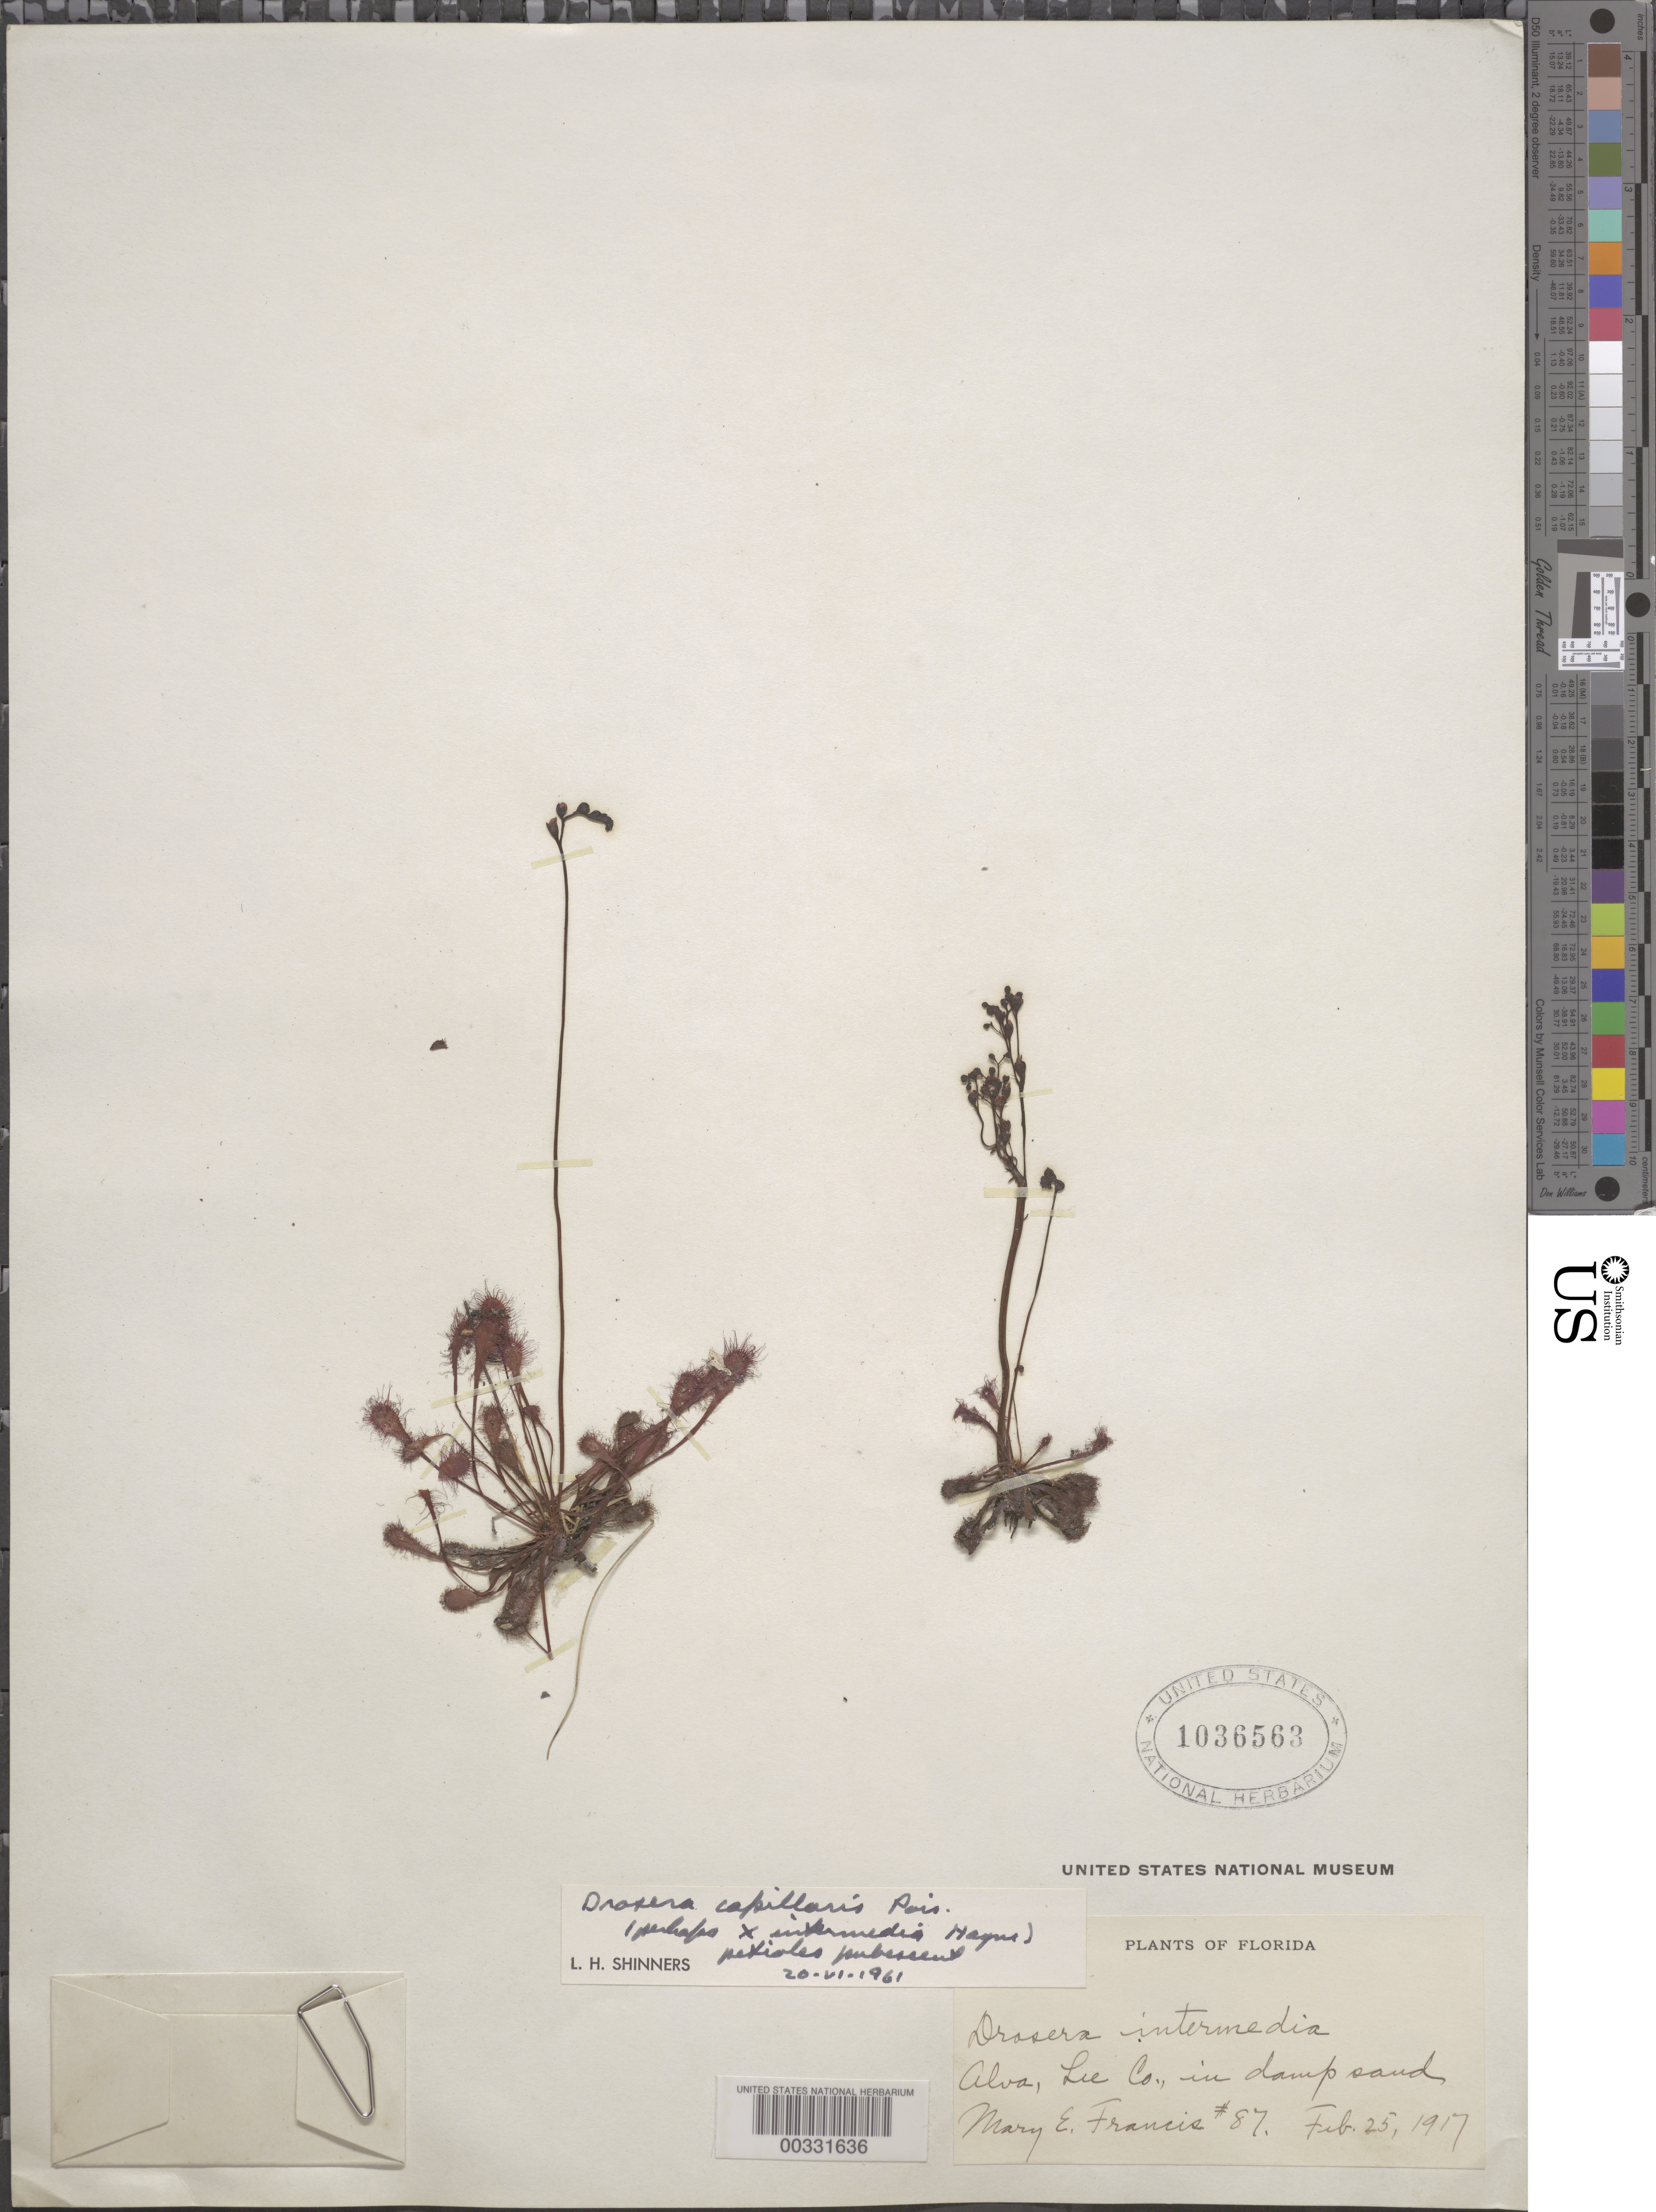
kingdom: Plantae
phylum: Tracheophyta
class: Magnoliopsida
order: Caryophyllales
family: Droseraceae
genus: Drosera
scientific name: Drosera capillaris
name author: Poir.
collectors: M. E. Francis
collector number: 87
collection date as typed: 25 Feb 1917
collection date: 1917-02-25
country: United States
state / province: Florida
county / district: Lee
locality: Alva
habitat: In damp sand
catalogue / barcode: US 1036563